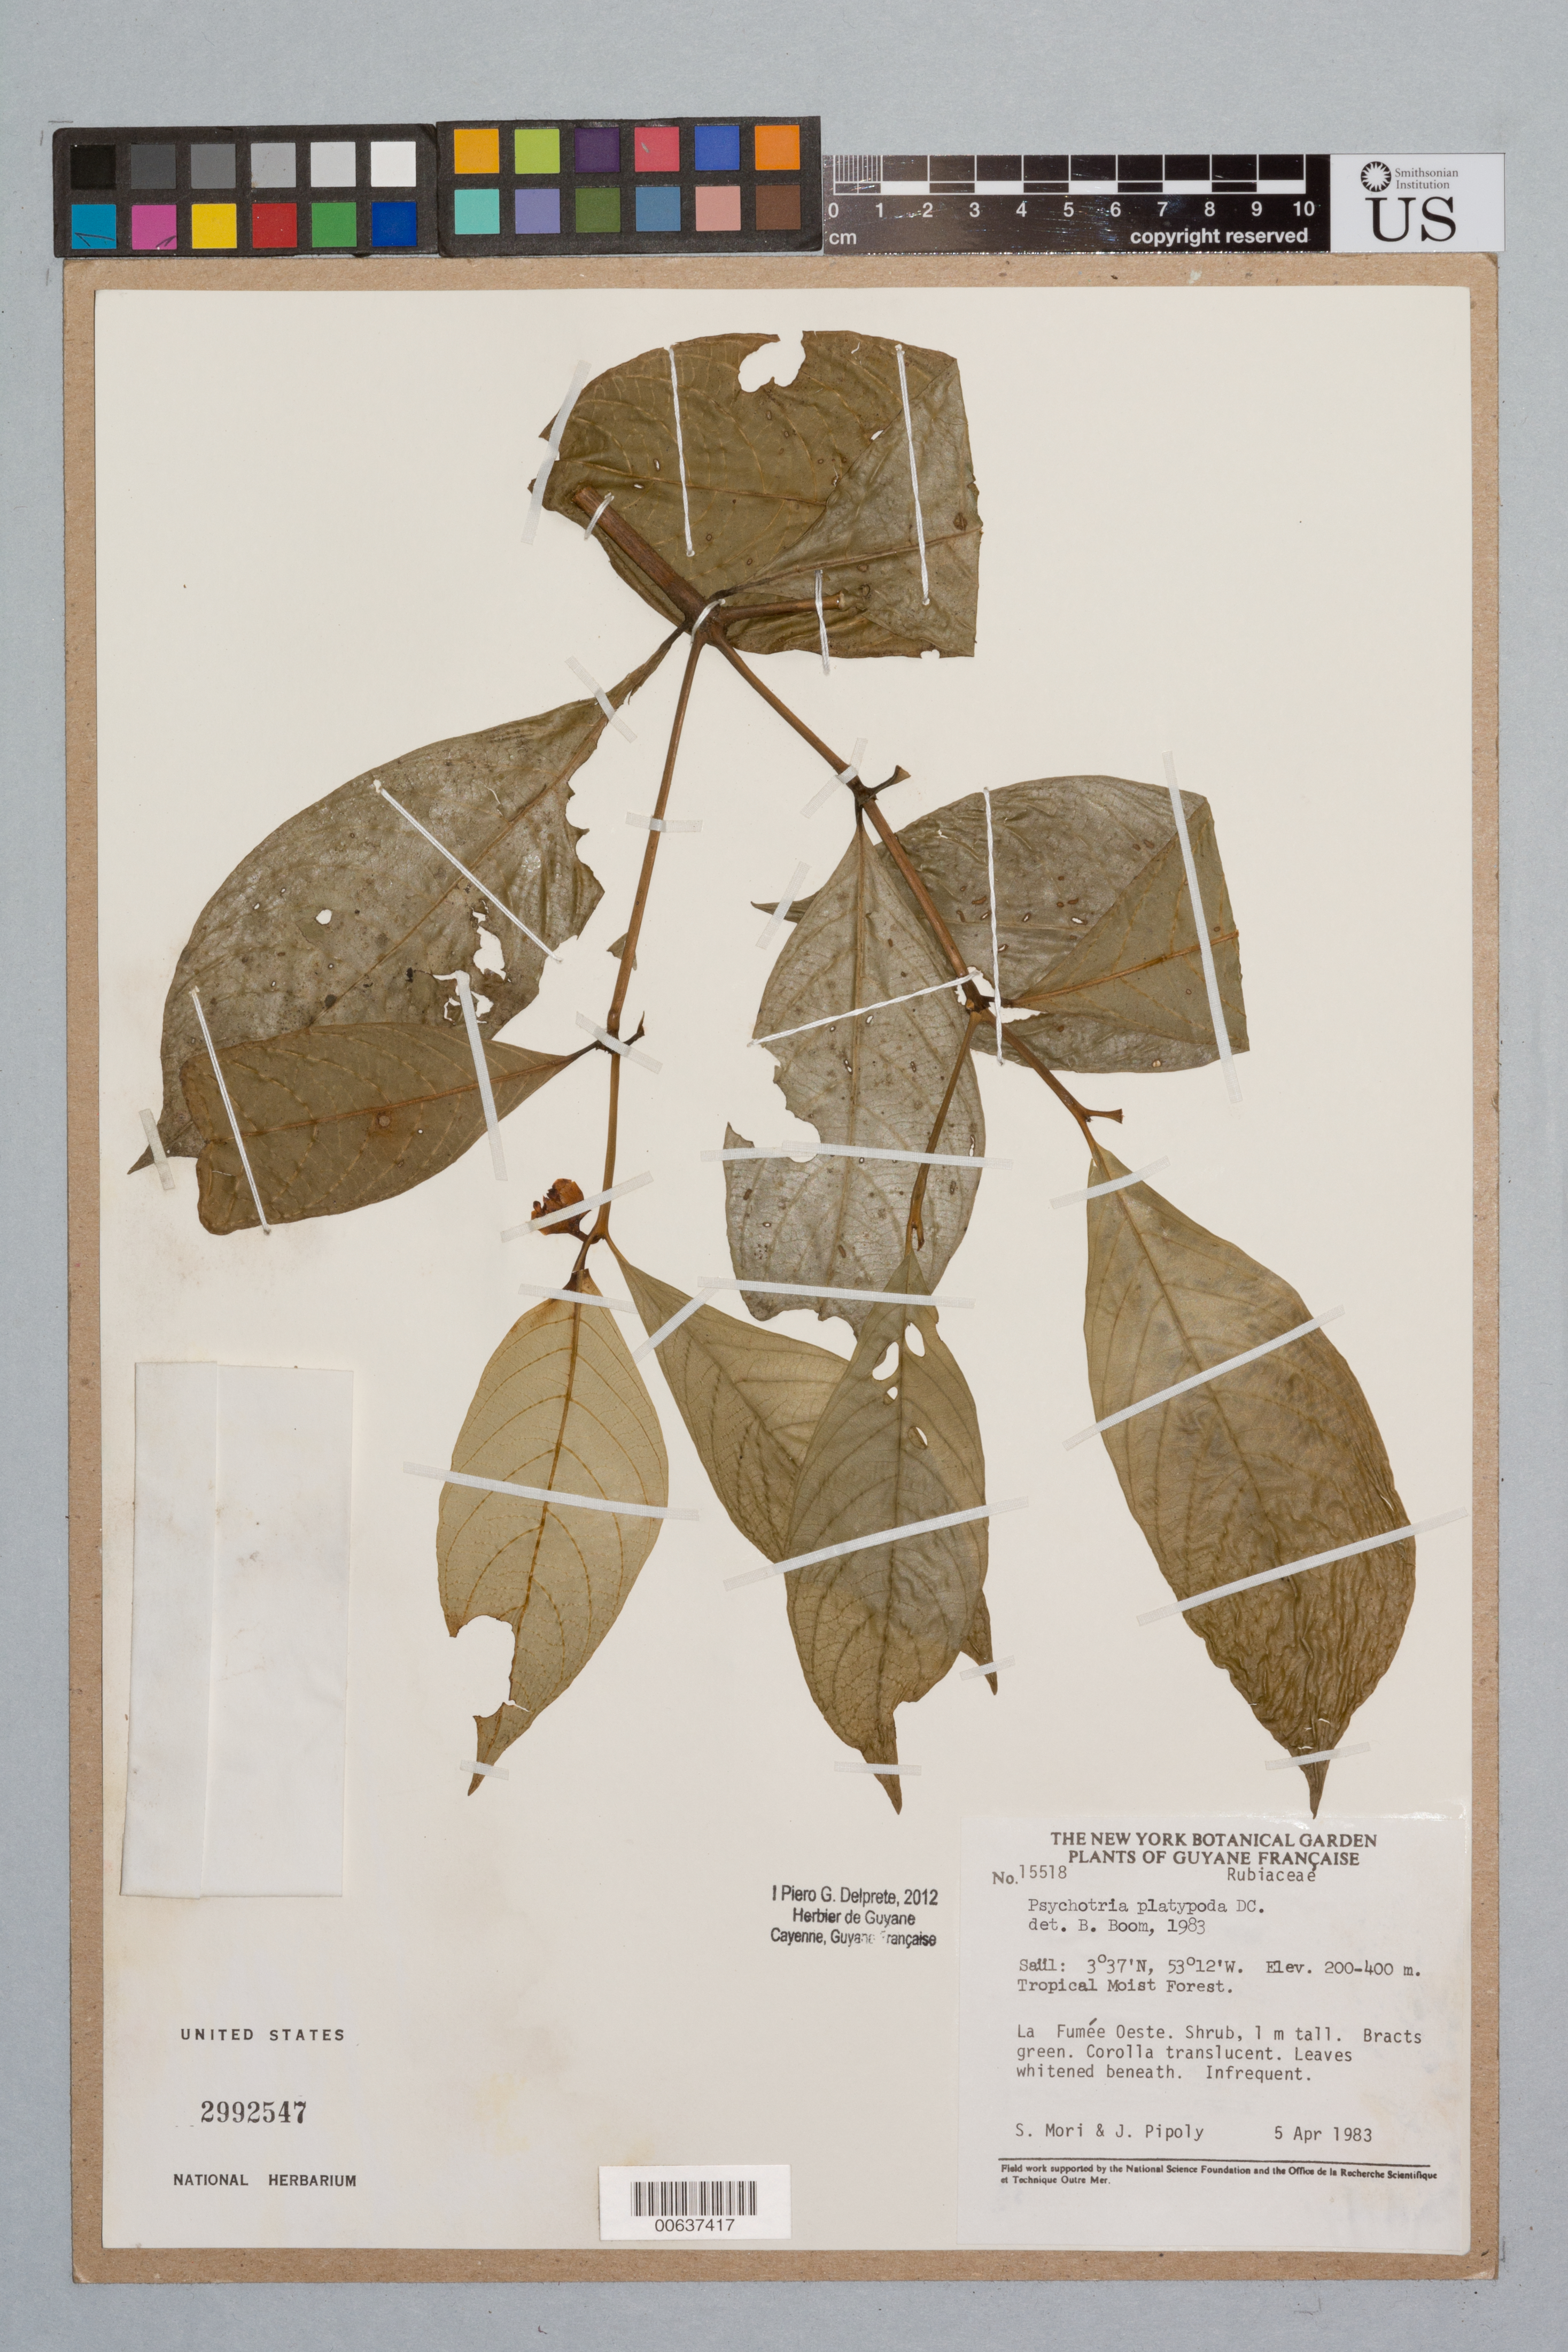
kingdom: Plantae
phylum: Tracheophyta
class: Magnoliopsida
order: Gentianales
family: Rubiaceae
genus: Palicourea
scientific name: Palicourea dichotoma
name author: (Rudge) Delprete & J.H. Kirkbr.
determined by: Kirkbride, J. H., Jr.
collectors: S. Mori & J. J. Pipoly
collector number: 15518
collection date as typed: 5-Apr-83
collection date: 1983-04-05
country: French Guiana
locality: Saül, Monts La Fumée, La Fumée Oeste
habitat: Tropical moist forest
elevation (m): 200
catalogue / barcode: US 2992547